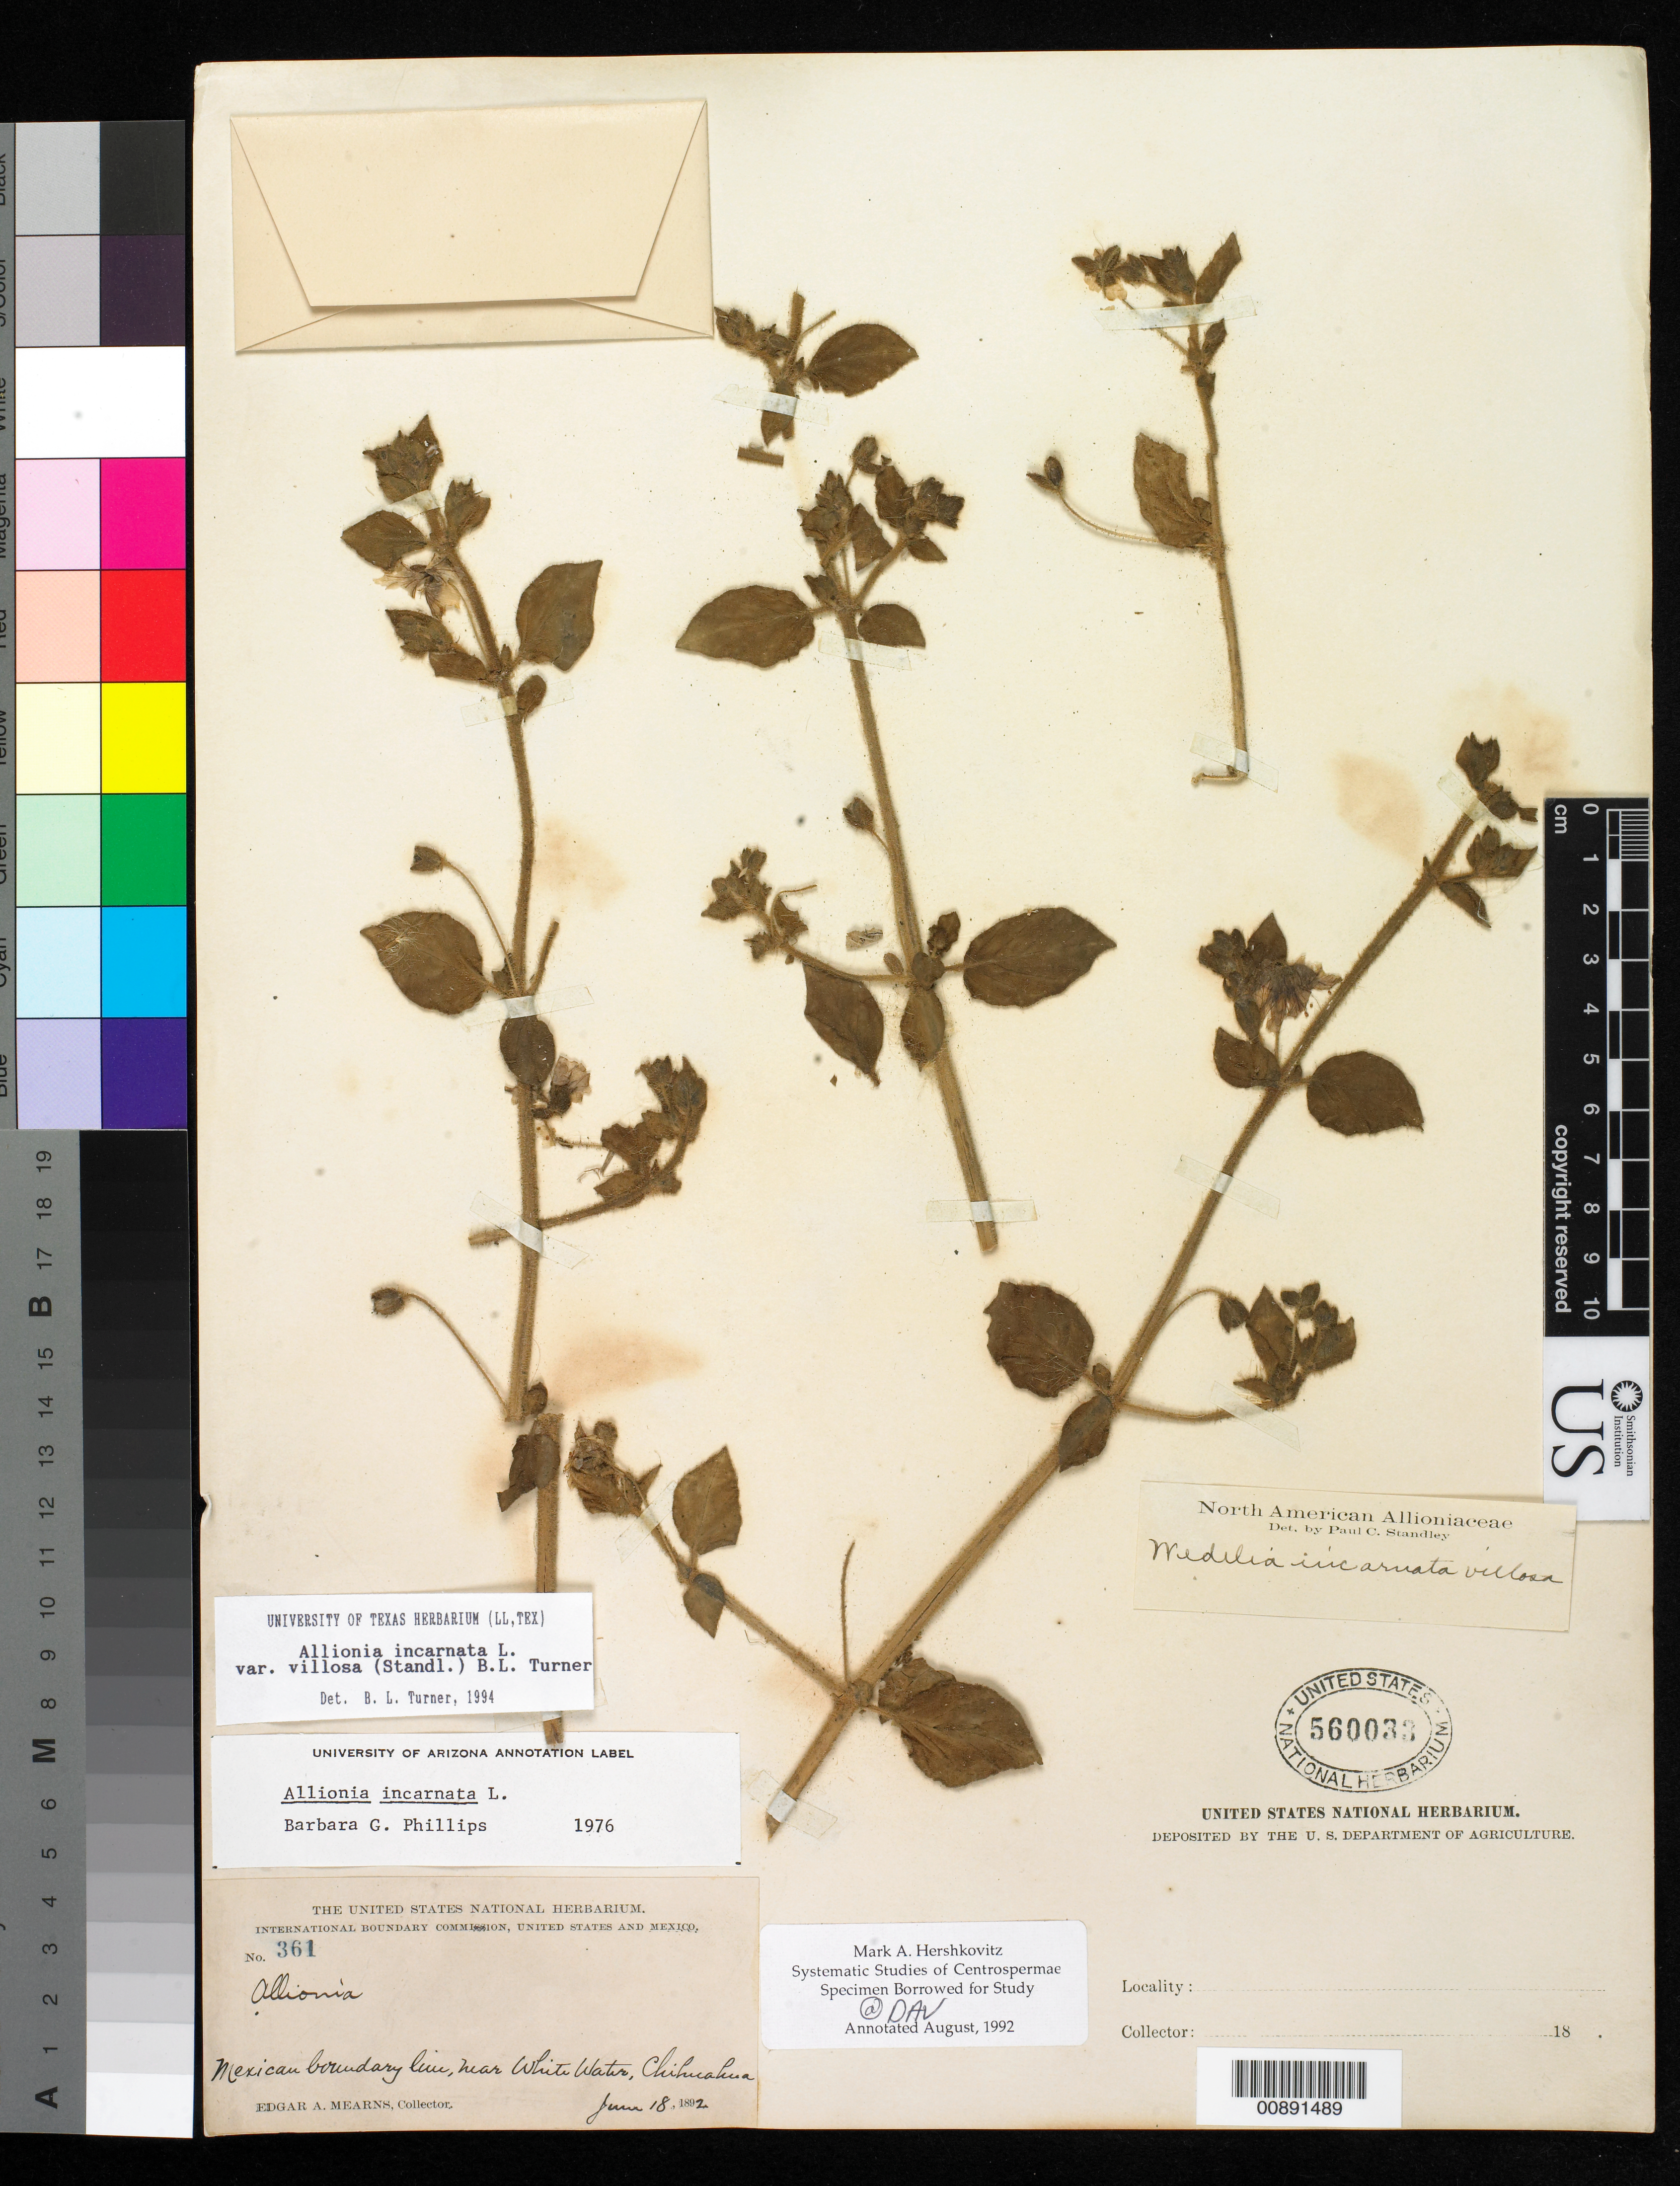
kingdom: Plantae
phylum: Tracheophyta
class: Magnoliopsida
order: Caryophyllales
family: Nyctaginaceae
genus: Allionia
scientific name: Allionia incarnata var. villosa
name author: (Standl.) B.L. Turner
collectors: E. A. Mearns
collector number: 361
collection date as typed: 18 Jun 1892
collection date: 1892-06-18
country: Mexico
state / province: Chihuahua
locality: Mexican Boundary Line, near White Water, Chihuahua.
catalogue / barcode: US 560033